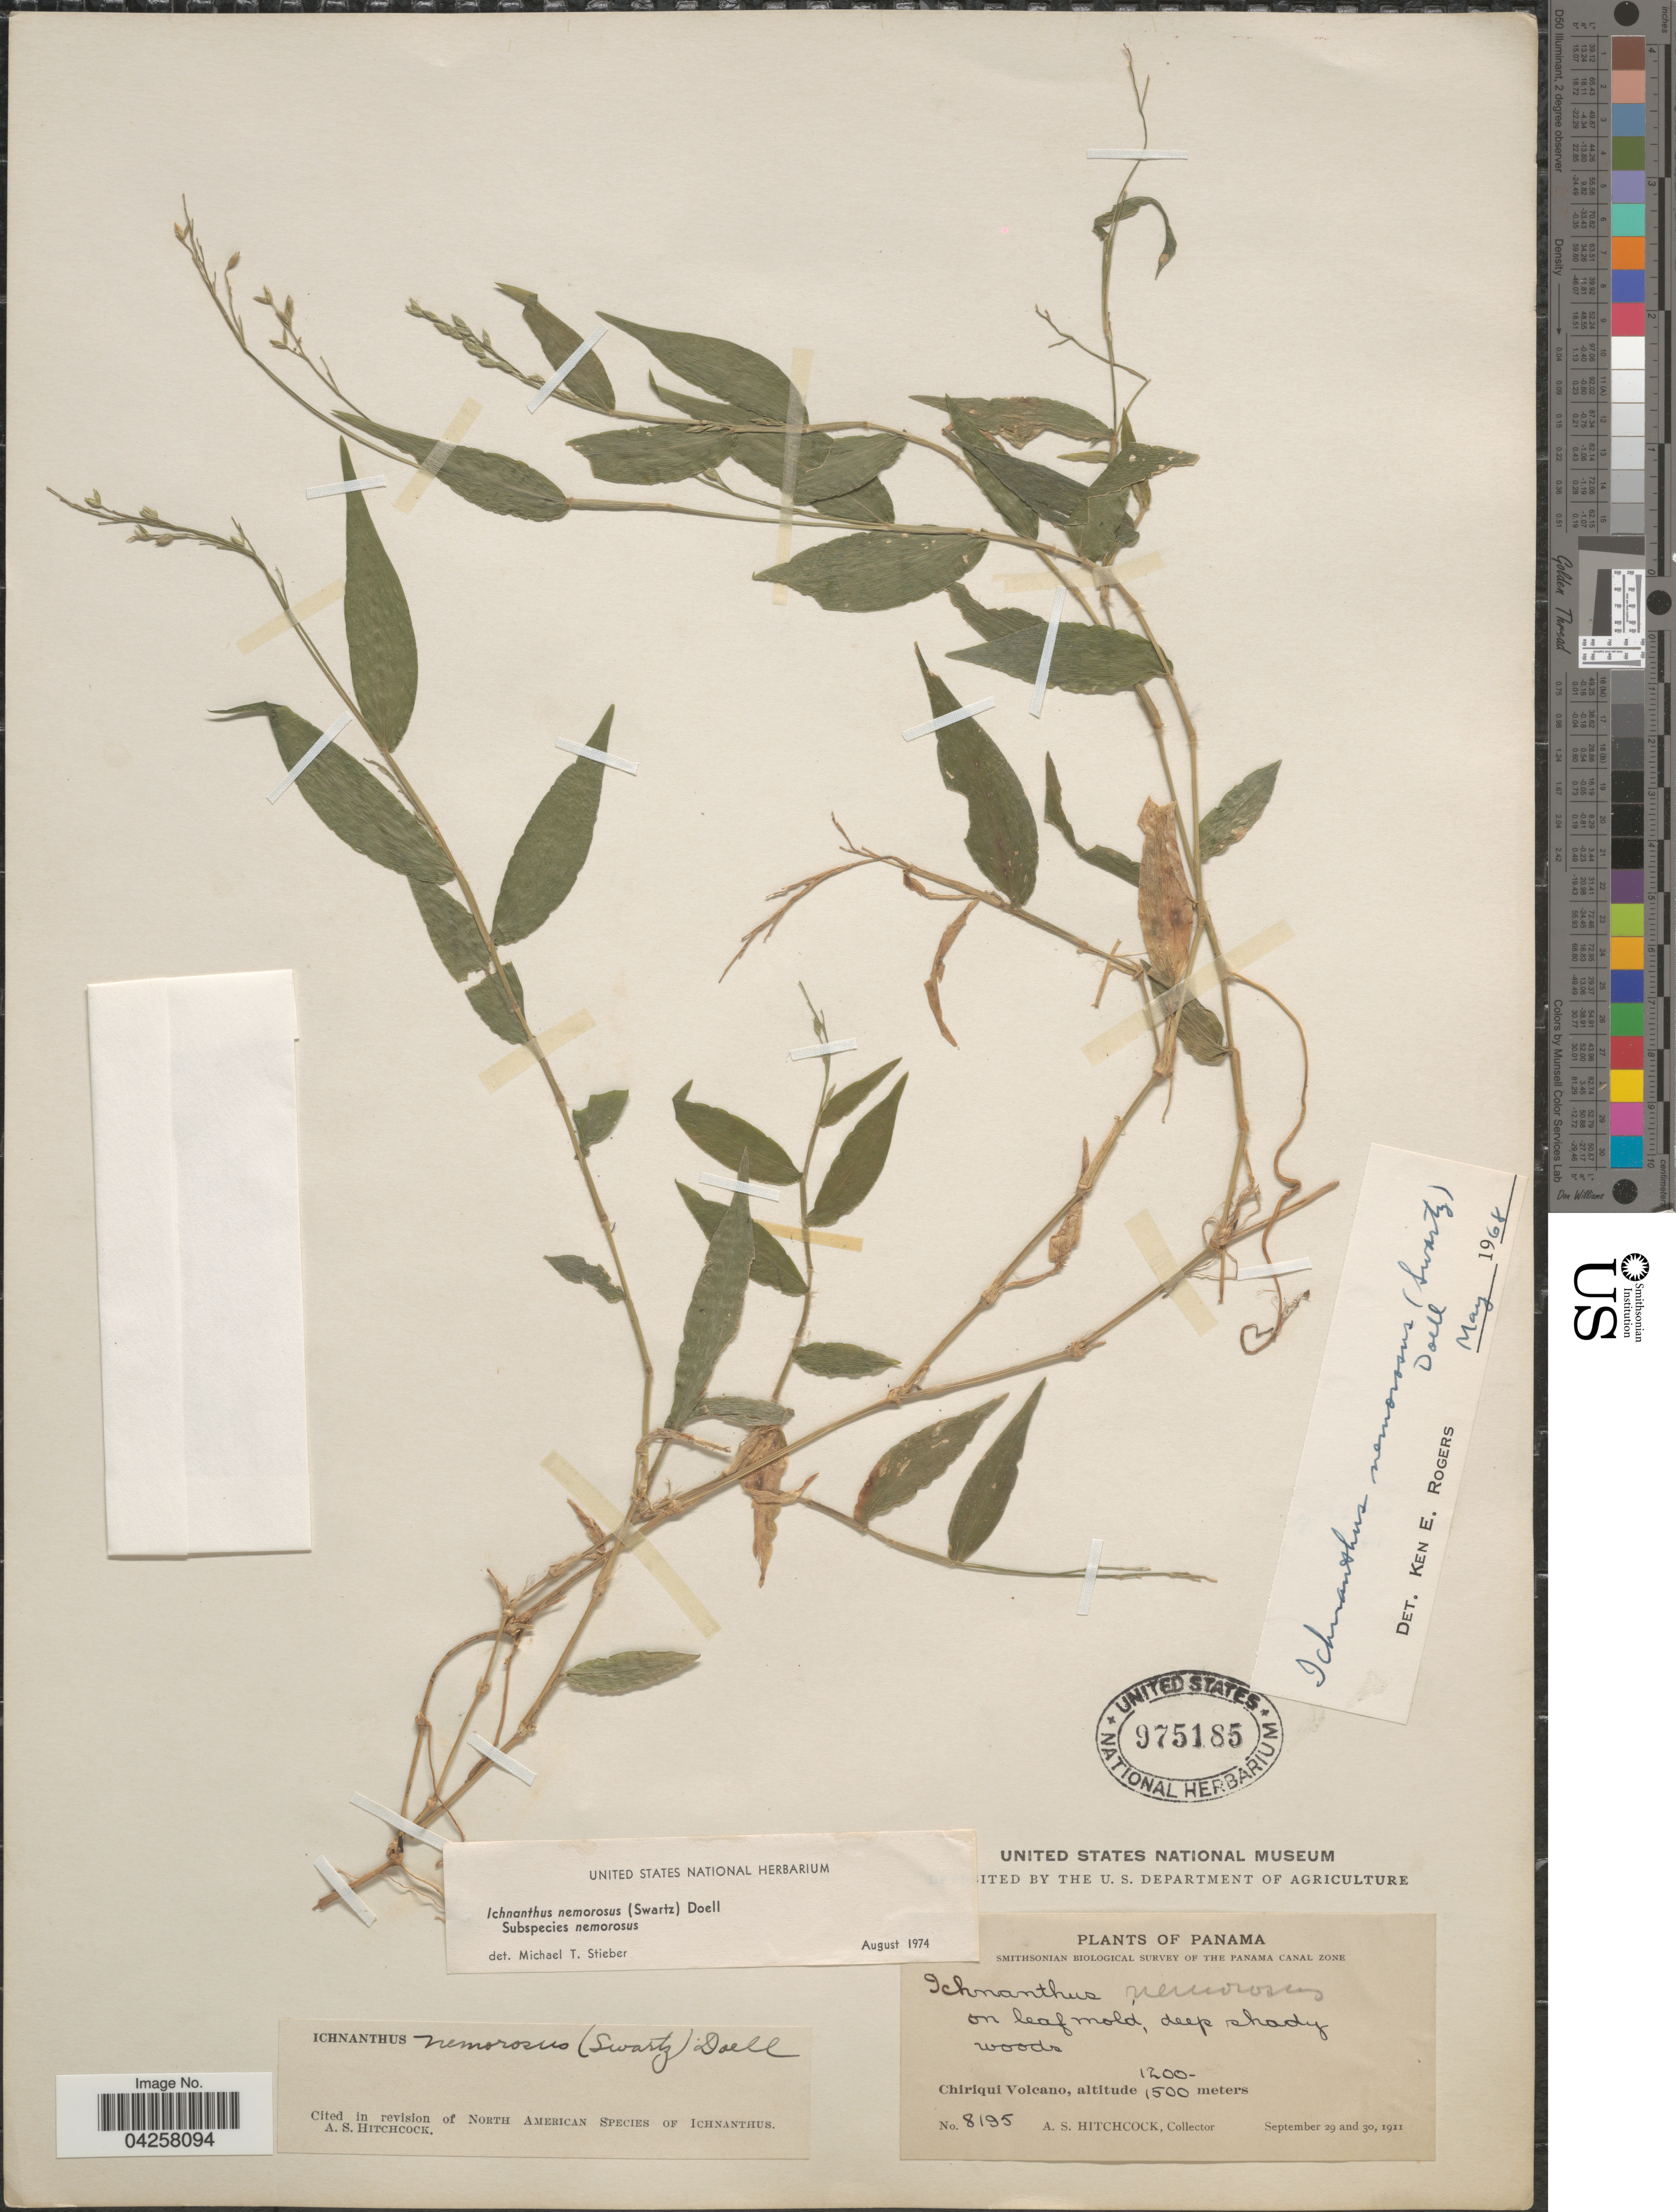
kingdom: Plantae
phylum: Tracheophyta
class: Liliopsida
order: Poales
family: Poaceae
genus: Hildaea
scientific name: Hildaea nemorosa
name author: (Sw.) C. Silva & R.P. Oliveira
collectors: A. S. Hitchcock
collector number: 8195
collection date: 1911-09-29/1911-09-30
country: Panama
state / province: Chiriqui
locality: Smithsonian Biological Survey of the Panama Canal Zone. Chiriqui Volcano.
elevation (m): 1200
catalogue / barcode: US 975185